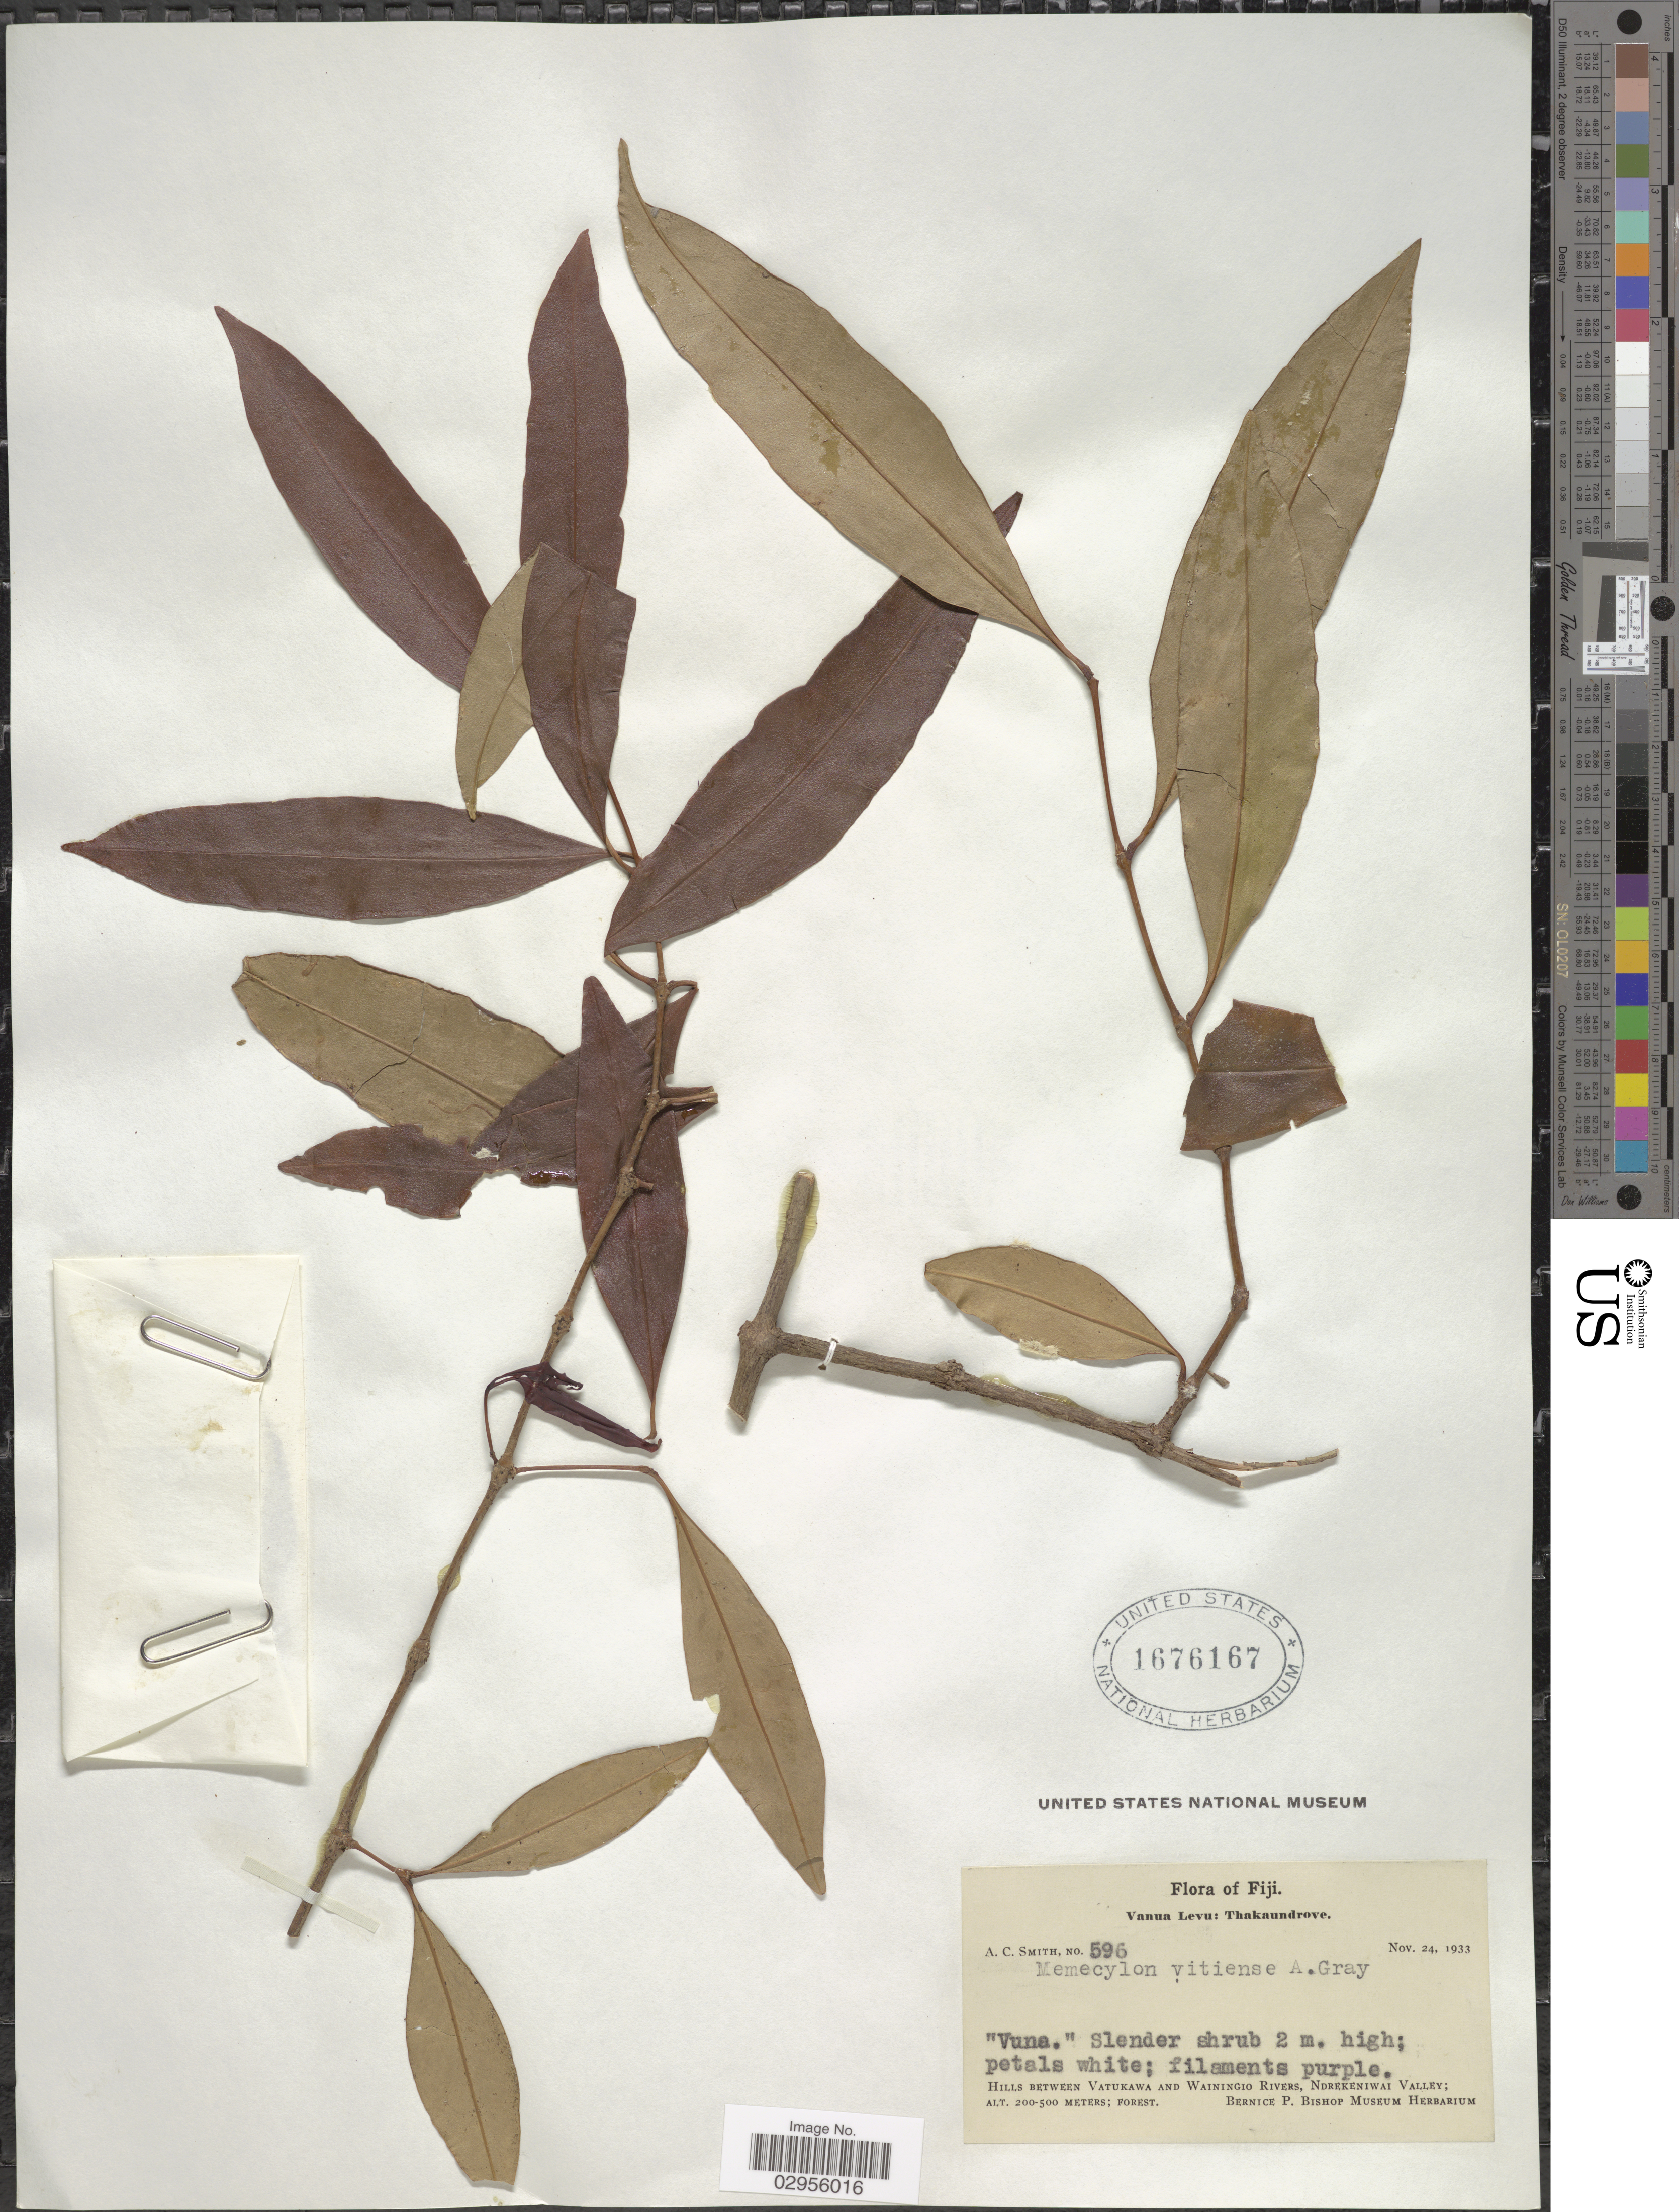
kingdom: Plantae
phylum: Tracheophyta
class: Magnoliopsida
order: Myrtales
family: Melastomataceae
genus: Memecylon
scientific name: Memecylon vitiense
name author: A. Gray in Wilkes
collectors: A. C. Smith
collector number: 596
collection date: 1933-11-24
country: Fiji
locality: Vanua Levu: Thakaundrove. Hills between Vatukawa and Wainingio Rivers, Ndrekeniwai Valley.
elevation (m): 200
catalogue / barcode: US 1676167